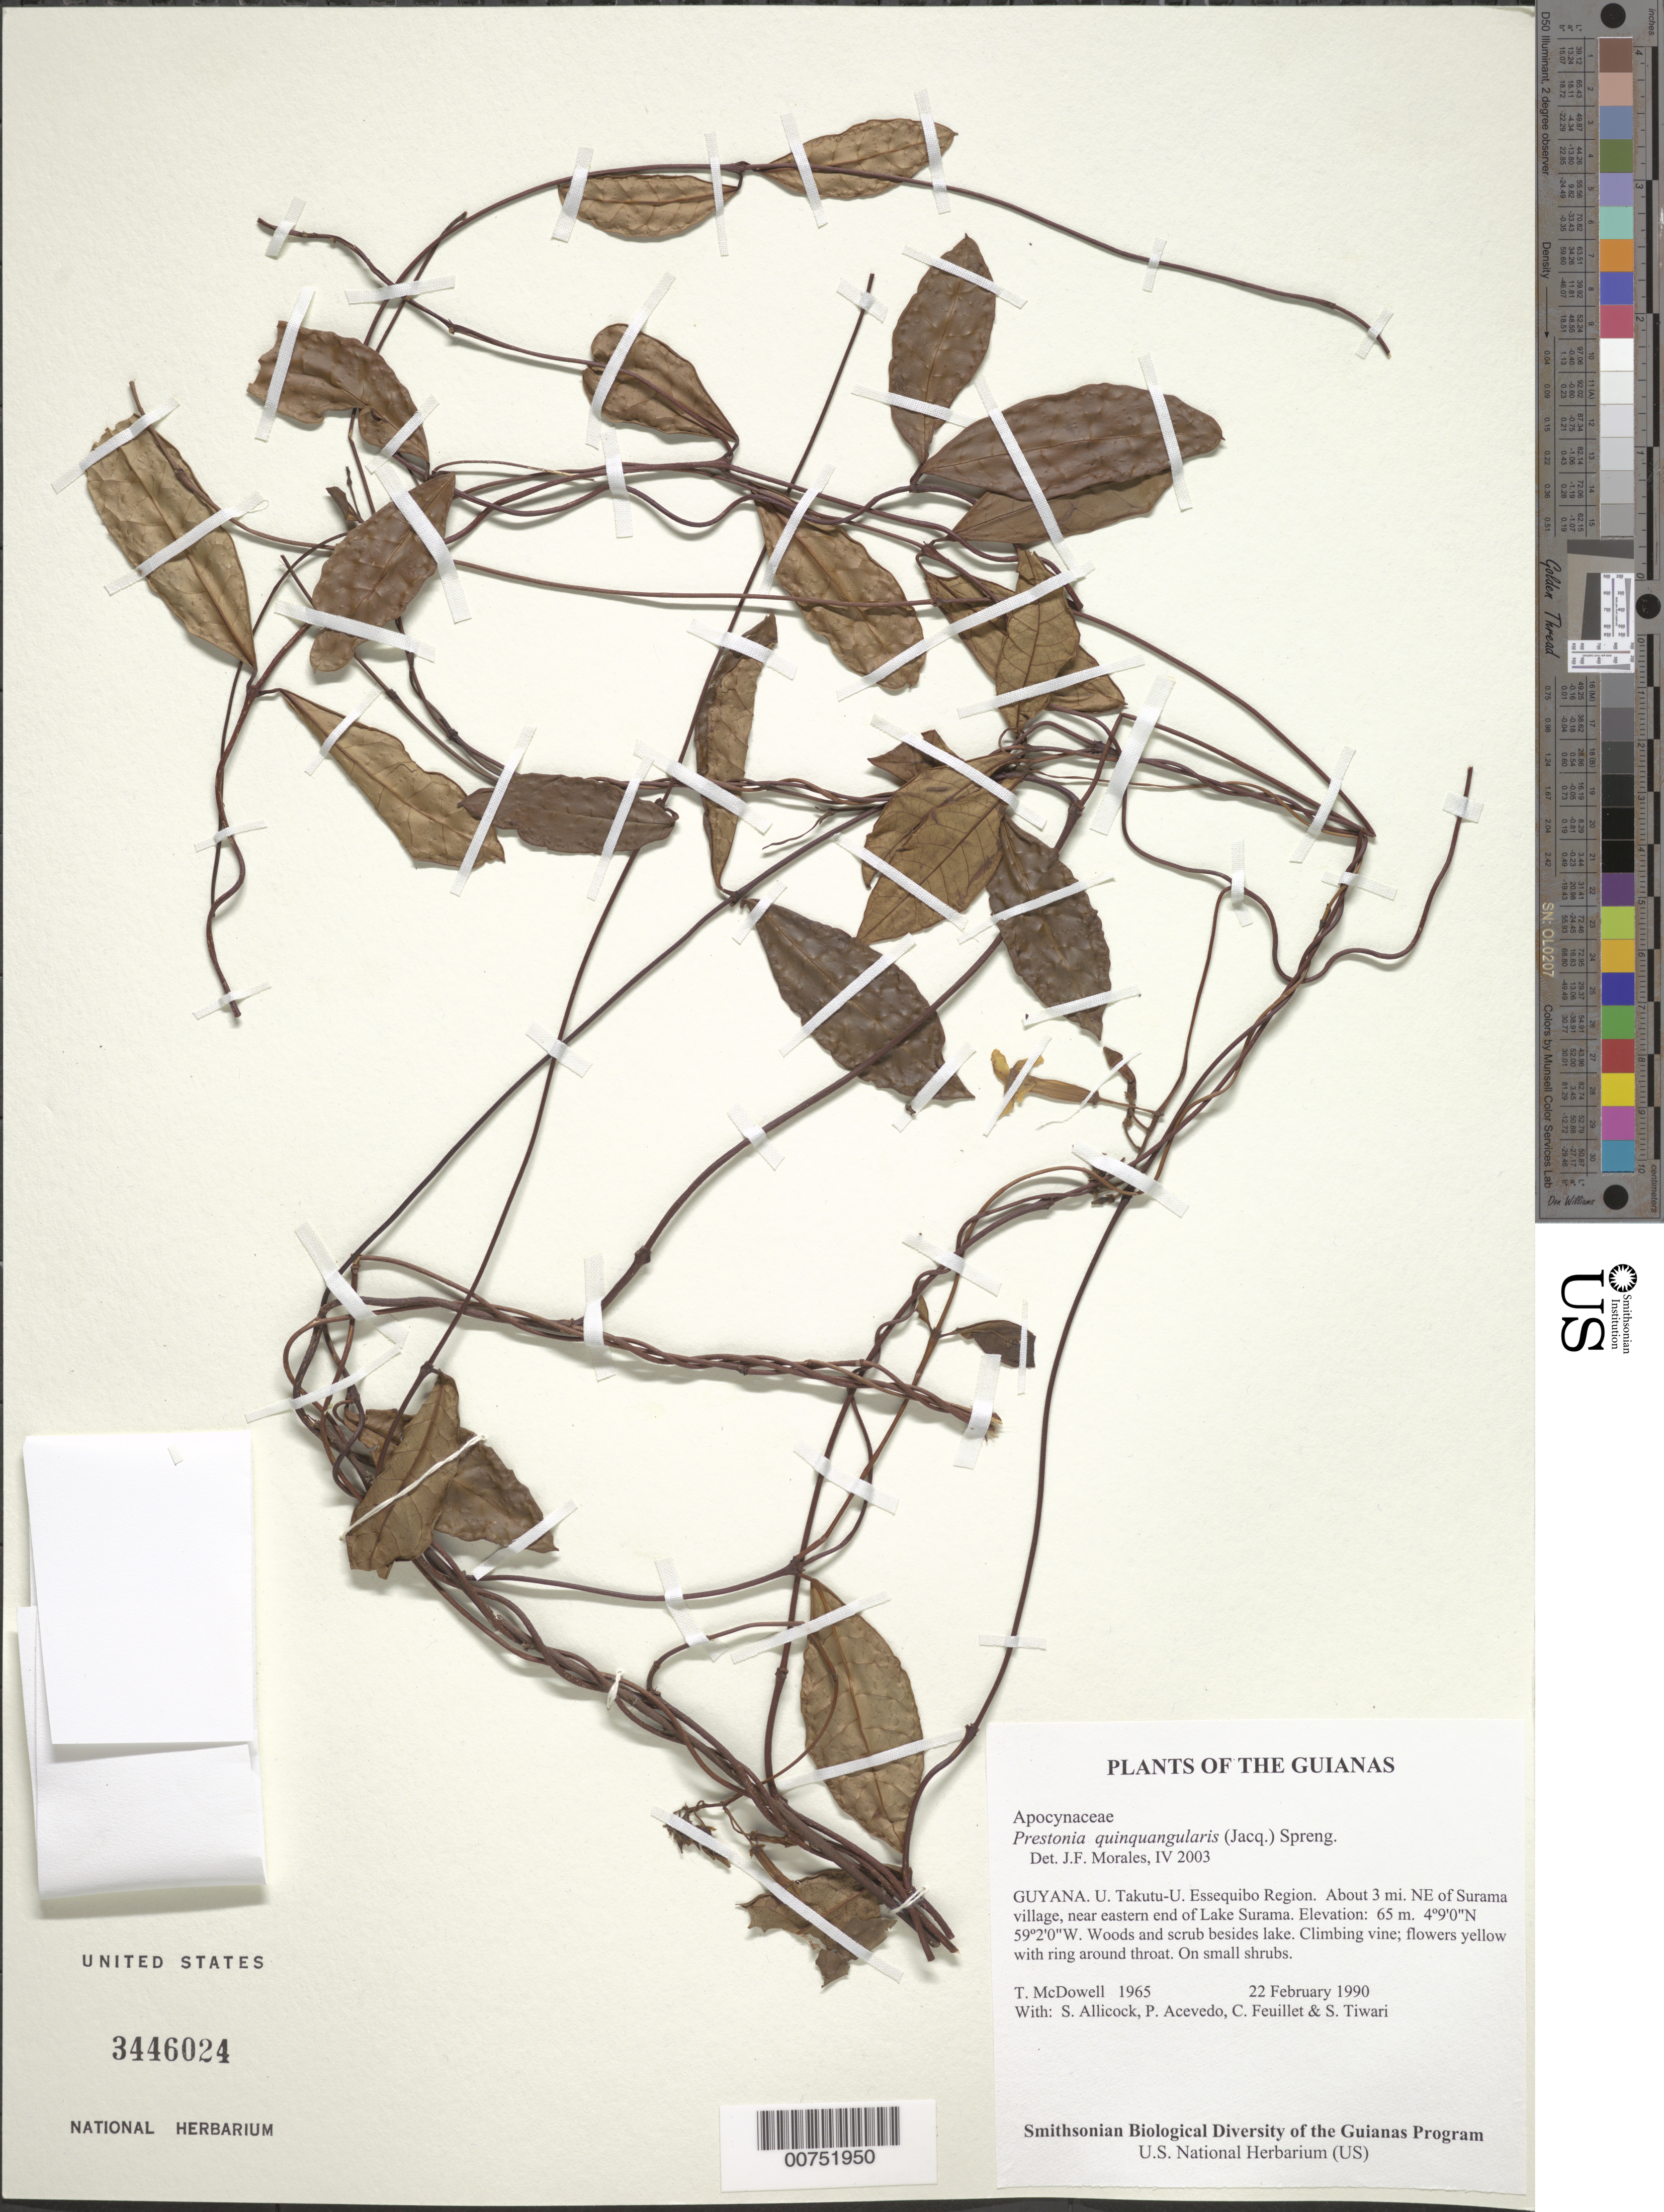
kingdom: Plantae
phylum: Tracheophyta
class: Magnoliopsida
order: Gentianales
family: Apocynaceae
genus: Prestonia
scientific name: Prestonia quinquangularis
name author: (Jacq.) Spreng.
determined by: Morales, J. F.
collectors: T. McDowell, S. Allicock, P. Acevedo-Rodr., C. Feuillet & S. Tiwari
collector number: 1965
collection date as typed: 22 February 1990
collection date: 1990-02-22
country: Guyana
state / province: U. Takutu-U. Essequibo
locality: About 3 mi. NE of Surama village, near eastern end of Lake Surama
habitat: Woods and scrub besides lake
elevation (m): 65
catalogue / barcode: US 3446024